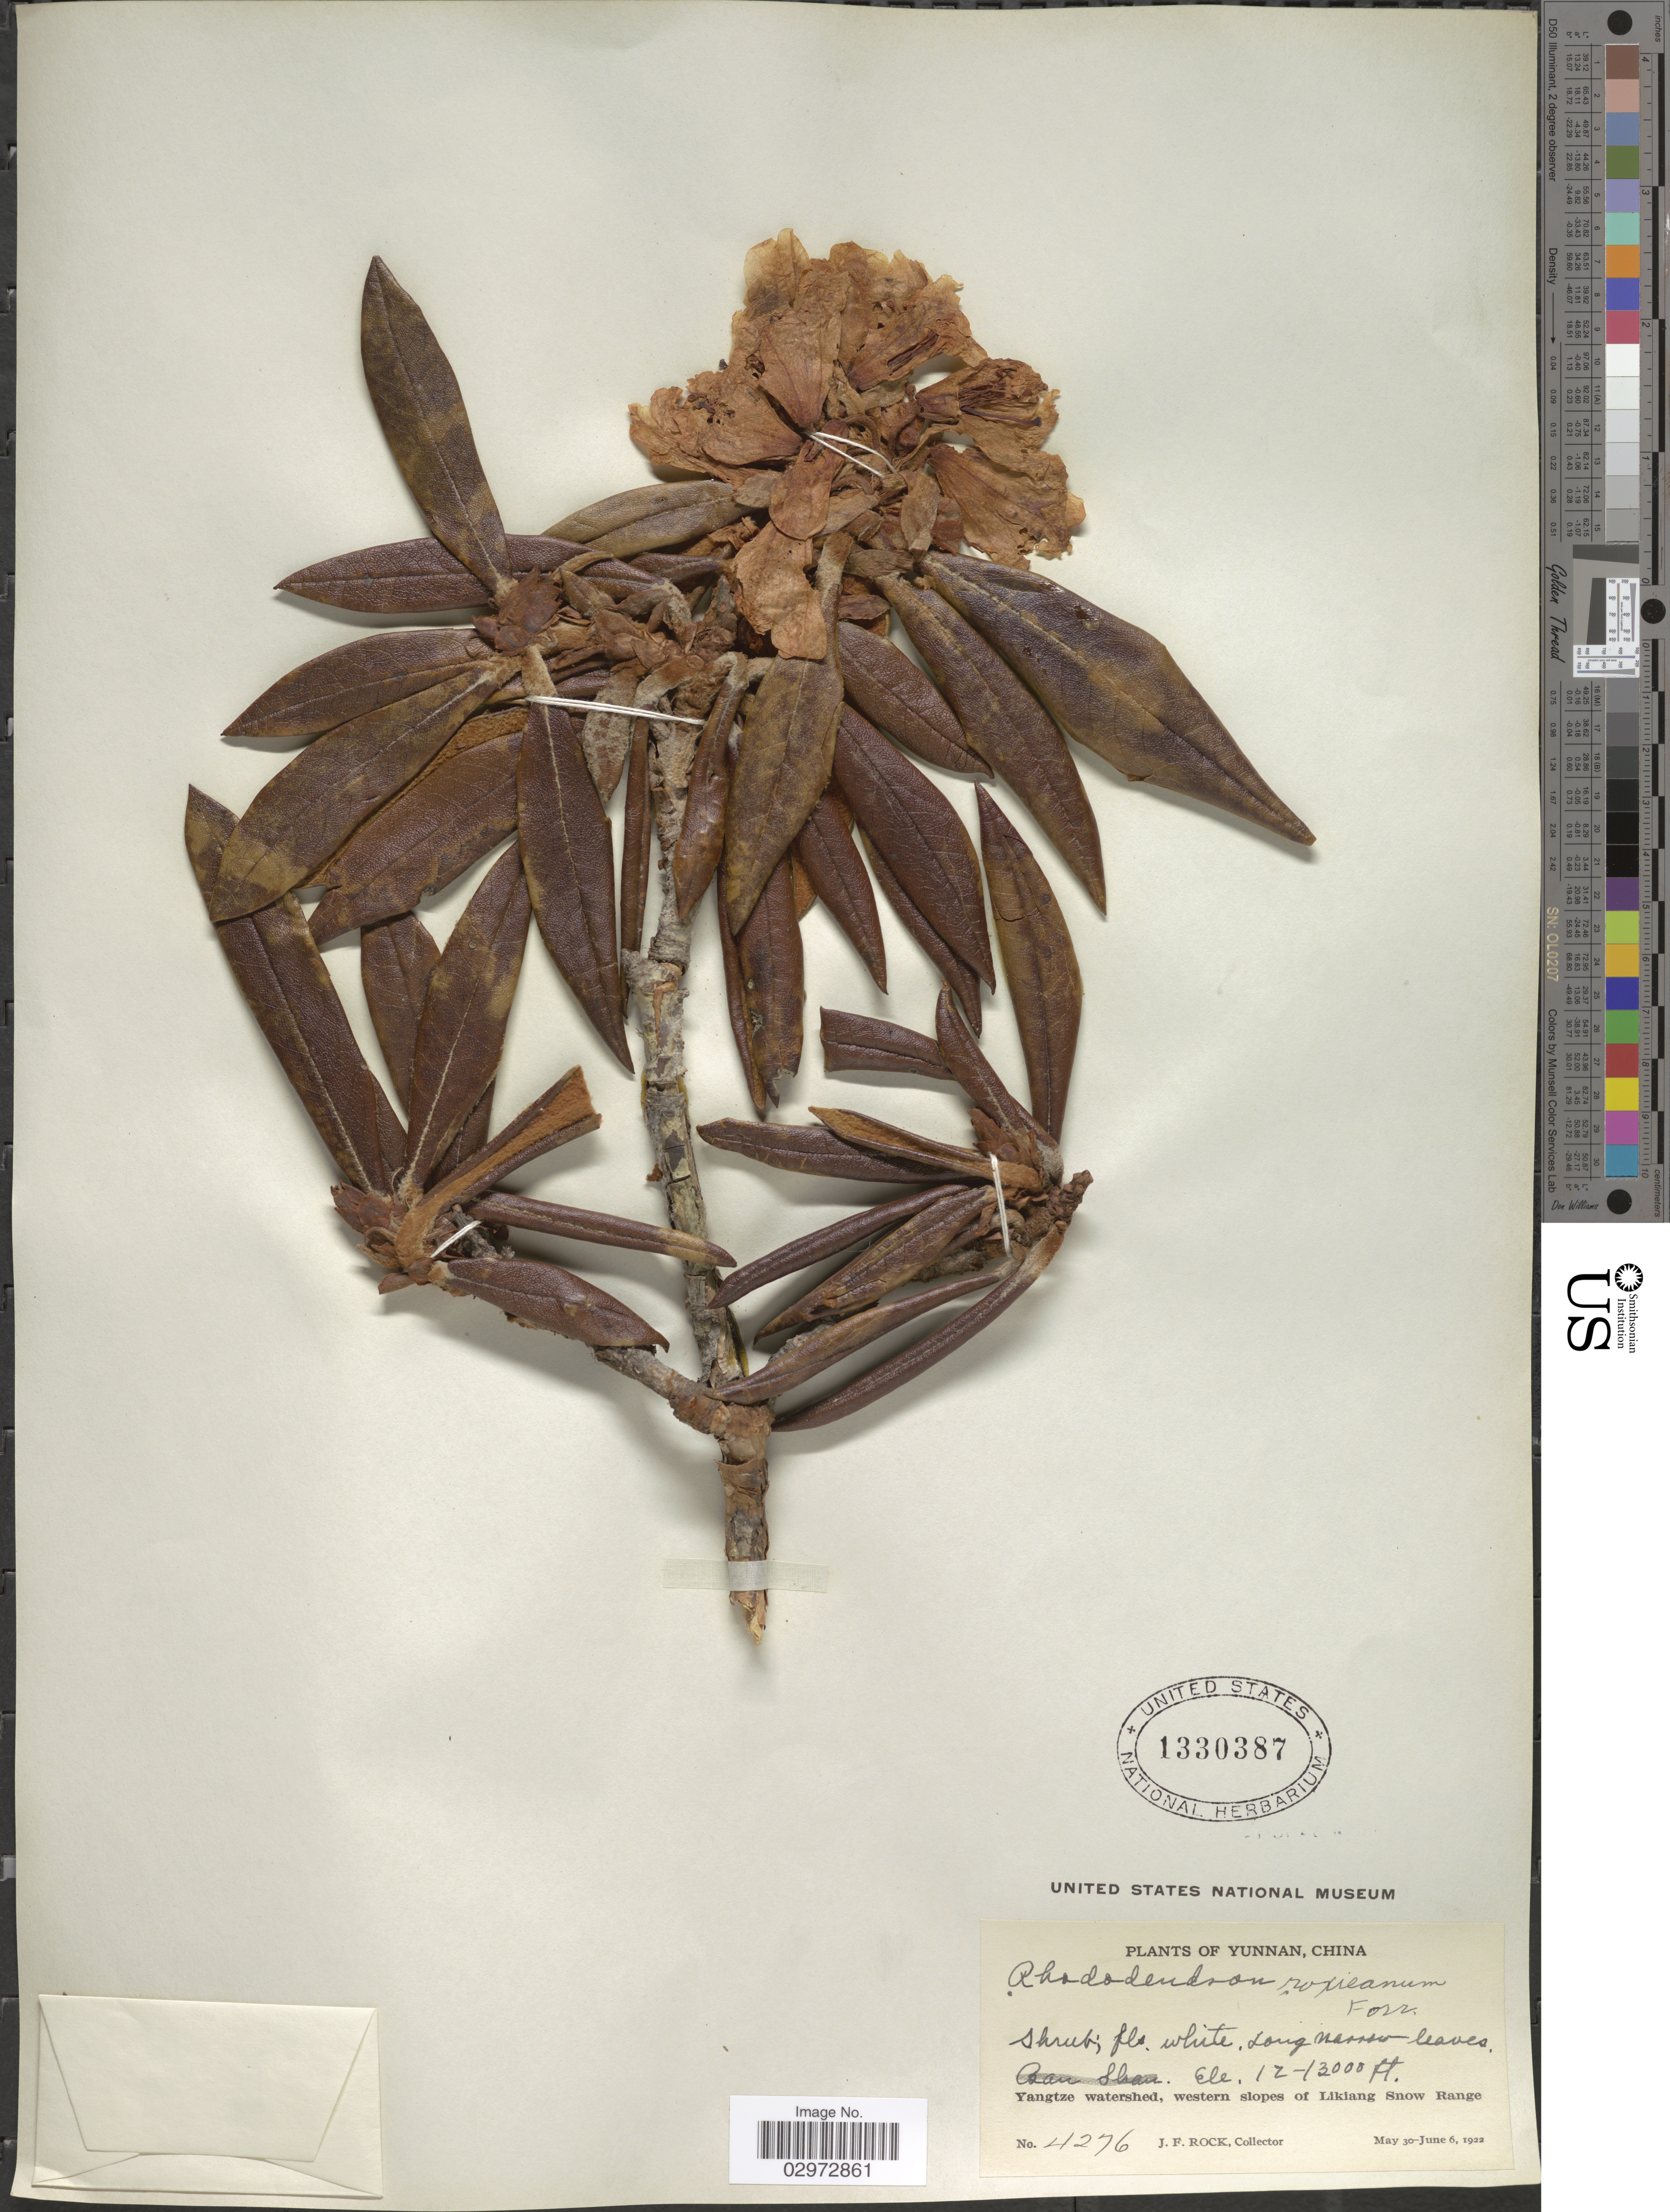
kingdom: Plantae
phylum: Tracheophyta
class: Magnoliopsida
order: Ericales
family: Ericaceae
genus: Rhododendron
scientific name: Rhododendron roxieanum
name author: Forrest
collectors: J. Rock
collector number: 4276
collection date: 1922-05-30/1922-06-06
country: China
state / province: Yunnan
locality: Yangtze watershed, western slopes of Likiang Snow Range.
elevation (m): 3658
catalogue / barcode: US 1330387